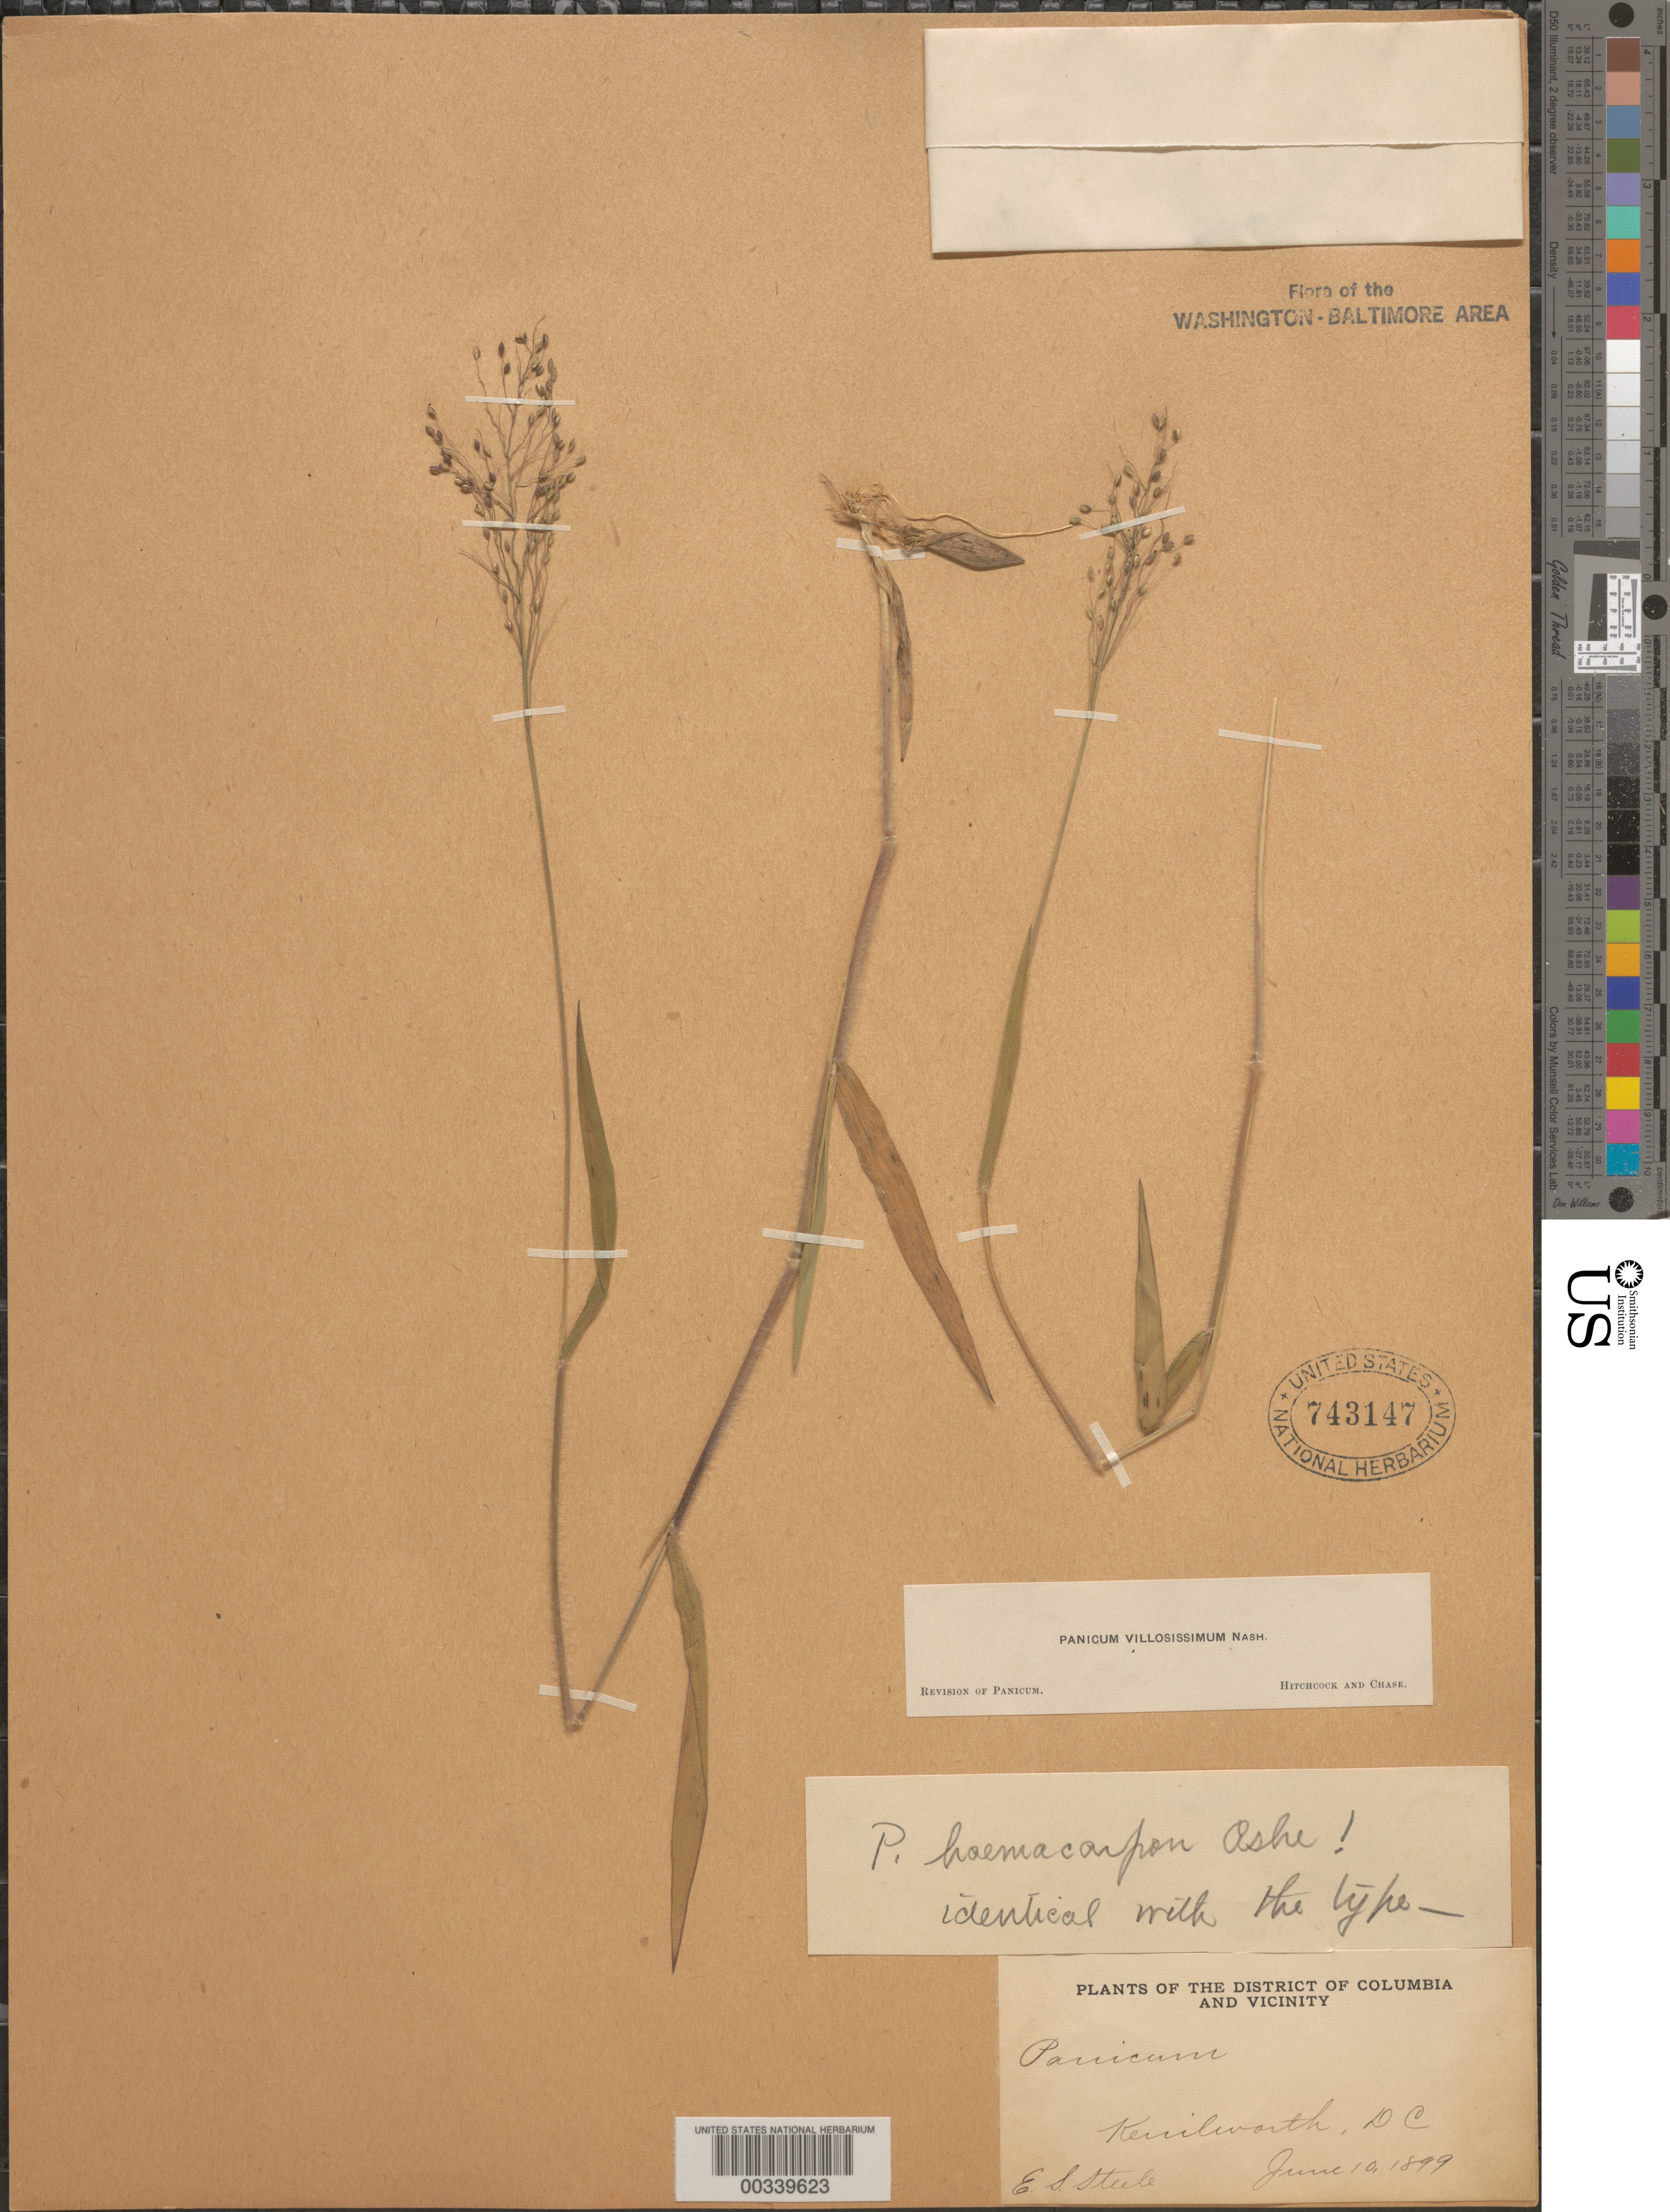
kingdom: Plantae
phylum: Tracheophyta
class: Liliopsida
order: Poales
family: Poaceae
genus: Dichanthelium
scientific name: Dichanthelium ovale subsp. villosissimum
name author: (Nash) Freckmann & Lelong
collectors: E. Steele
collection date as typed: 10 Jun 1899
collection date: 1899-06-10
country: United States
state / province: District of Columbia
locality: Kenilworth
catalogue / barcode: US 743147